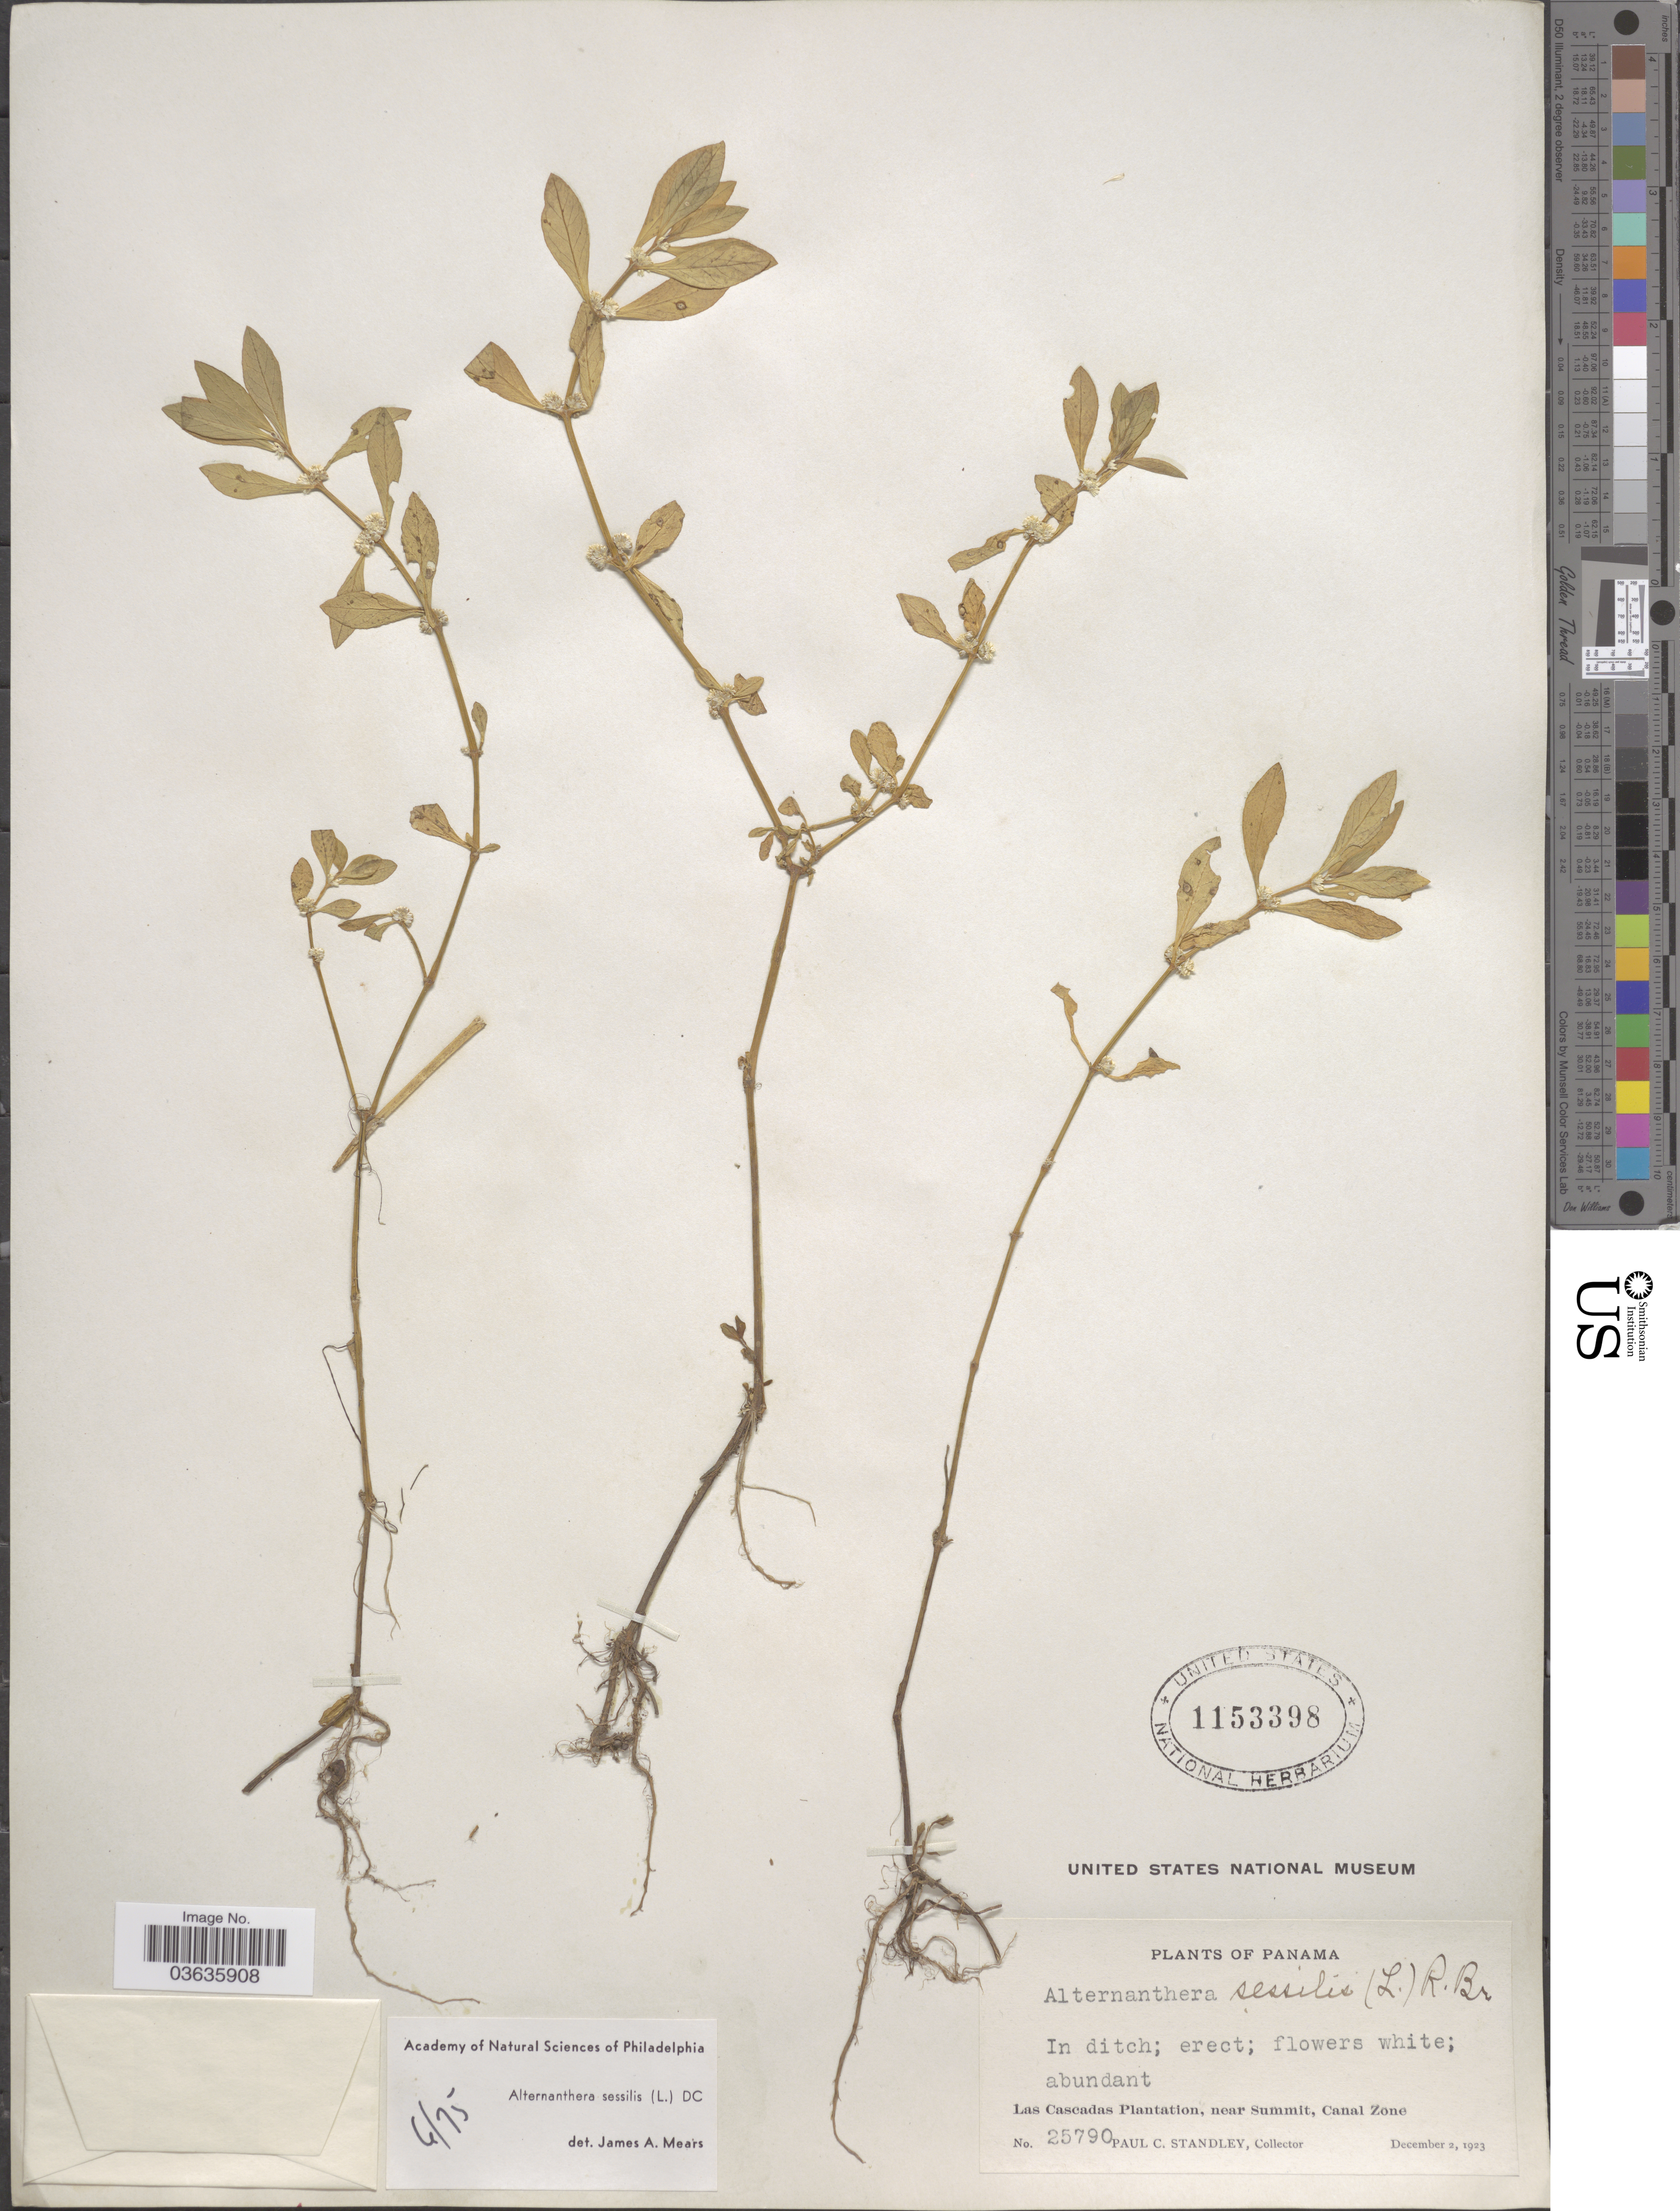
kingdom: Plantae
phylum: Tracheophyta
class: Magnoliopsida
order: Caryophyllales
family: Amaranthaceae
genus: Alternanthera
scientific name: Alternanthera sessilis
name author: (L.) DC.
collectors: P. C. Standley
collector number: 25790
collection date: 1923-12-02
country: Panama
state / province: Colón / Panamá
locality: Las Cascadas Plantation, near Summit, Canal Zone.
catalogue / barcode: US 1153398